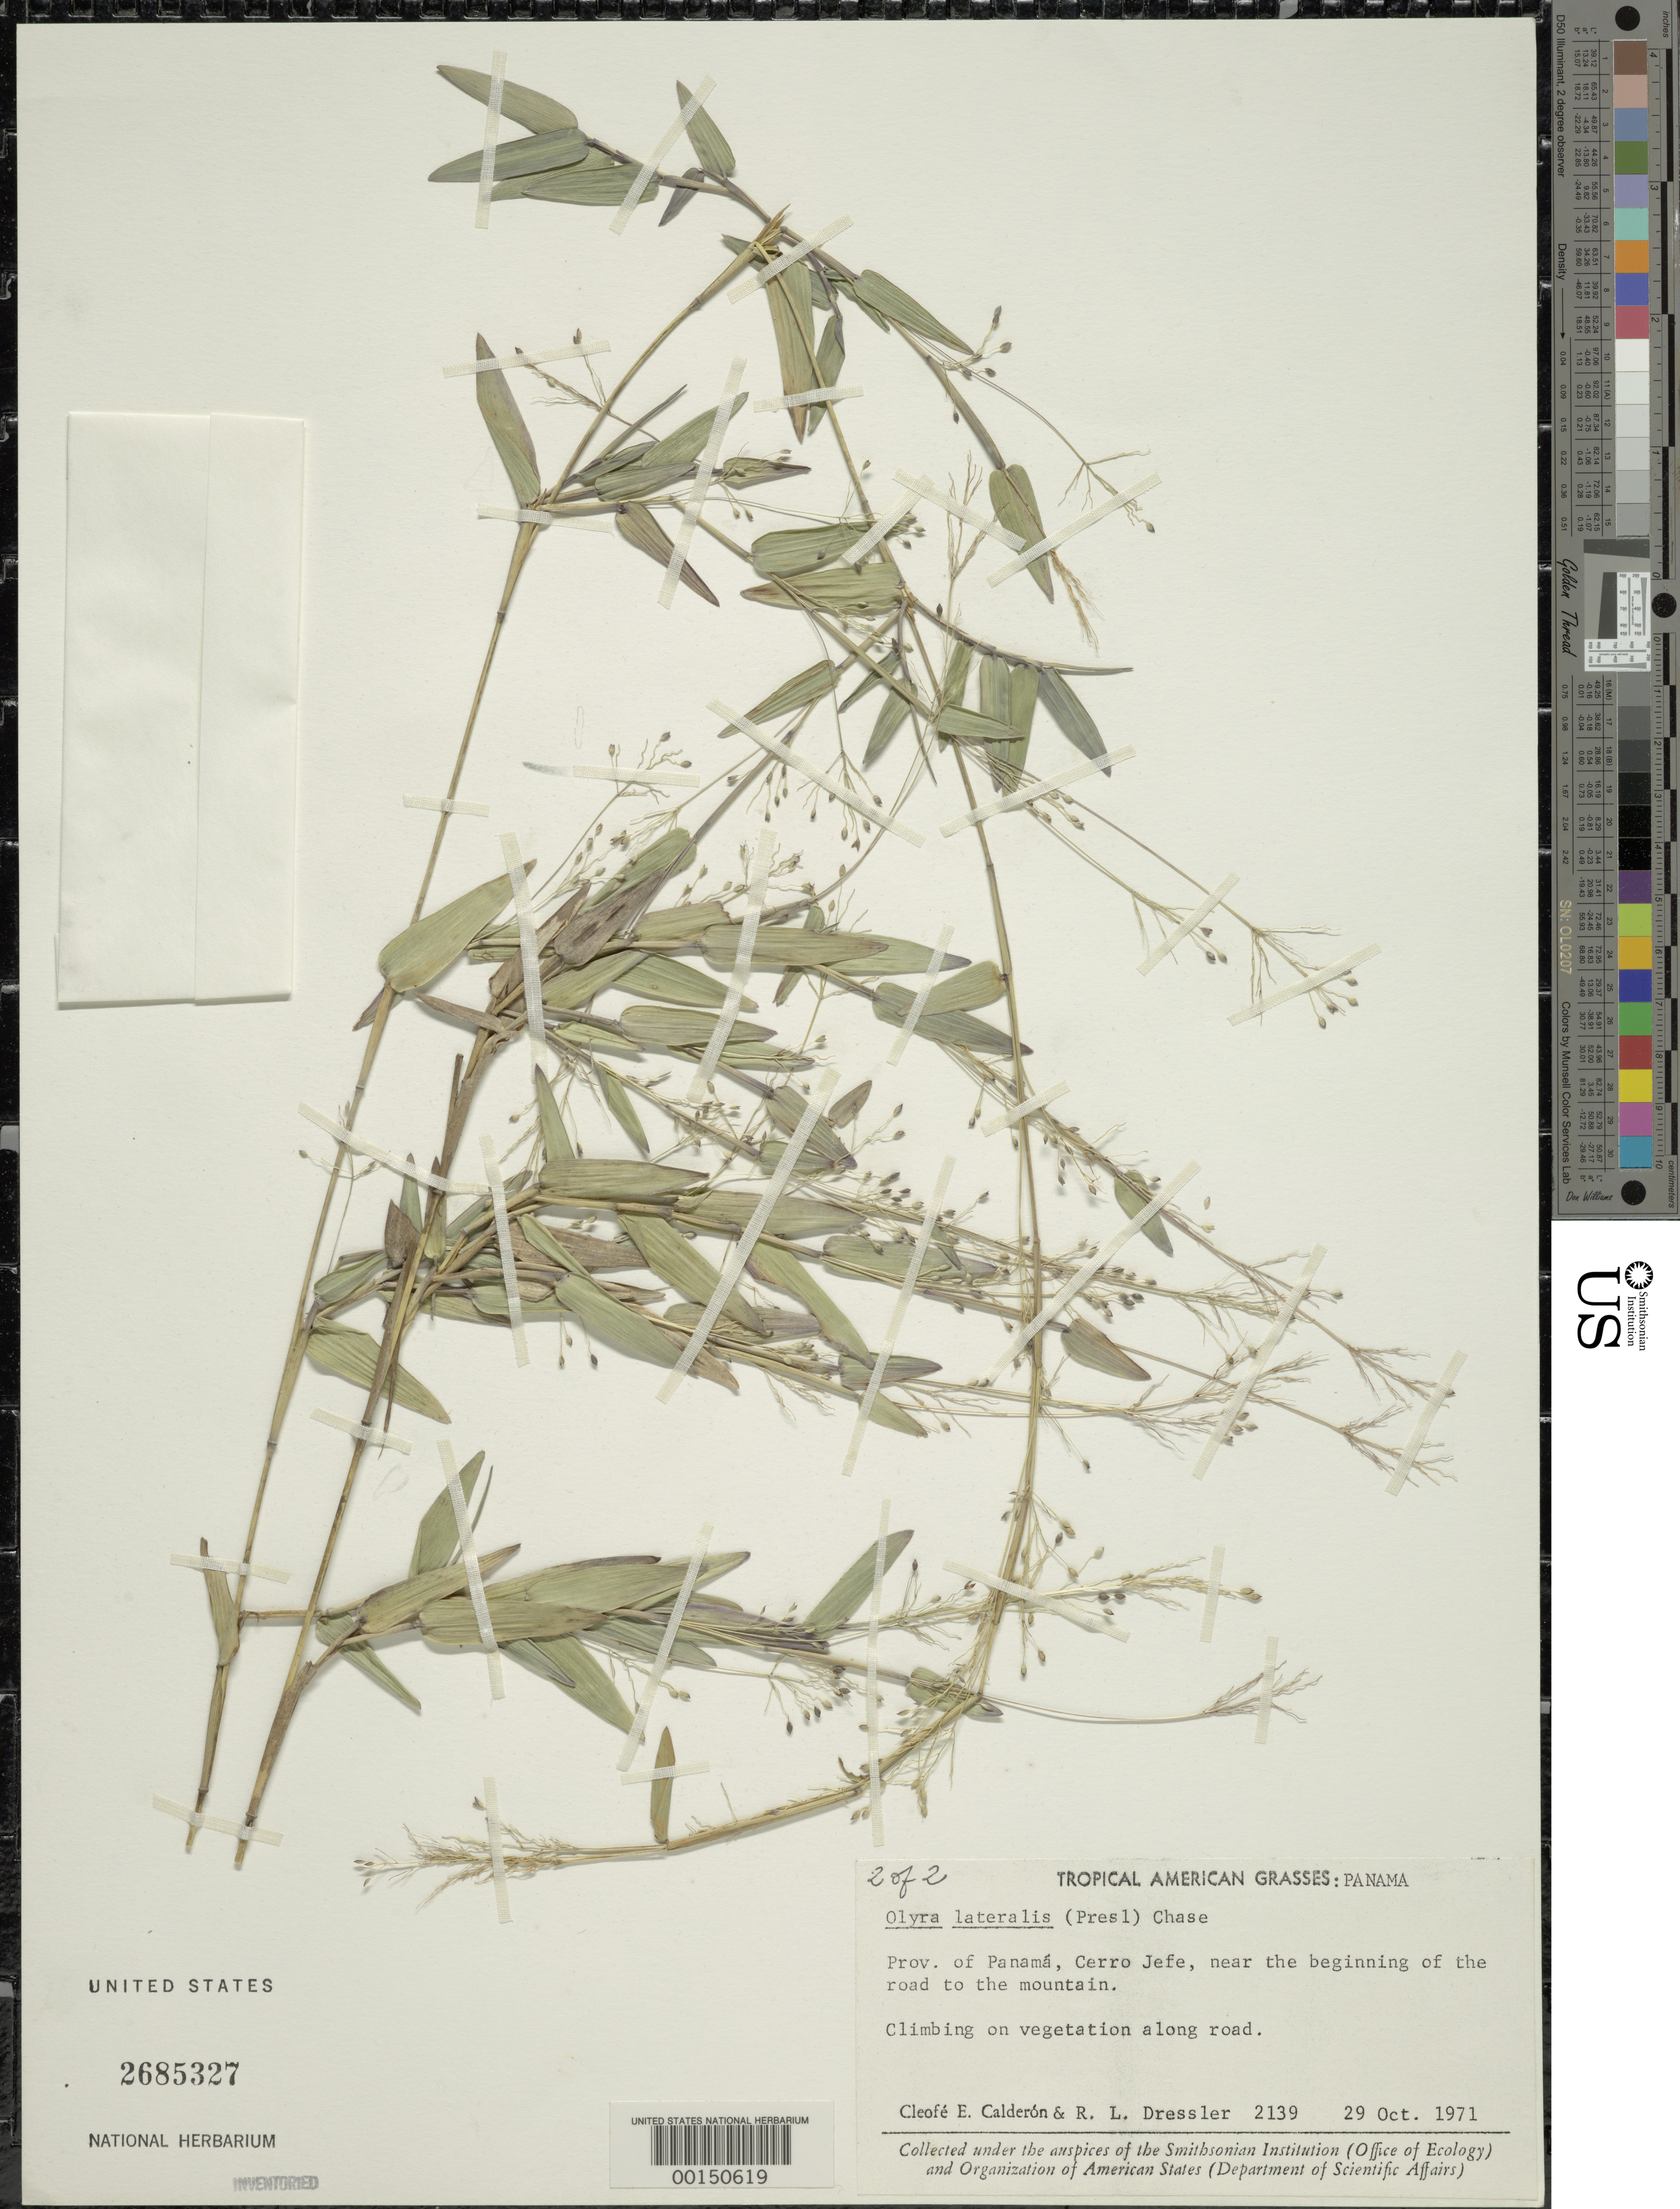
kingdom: Plantae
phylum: Tracheophyta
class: Liliopsida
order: Poales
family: Poaceae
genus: Parodiolyra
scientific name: Parodiolyra lateralis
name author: (J. Presl ex Nees) Soderstr. & Zuloaga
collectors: C. E. Calderón & R. Dressler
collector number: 2139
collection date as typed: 29 Oct 1971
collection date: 1971-10-29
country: Panama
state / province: Panamá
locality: Cerro Jefe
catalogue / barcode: US 2685327